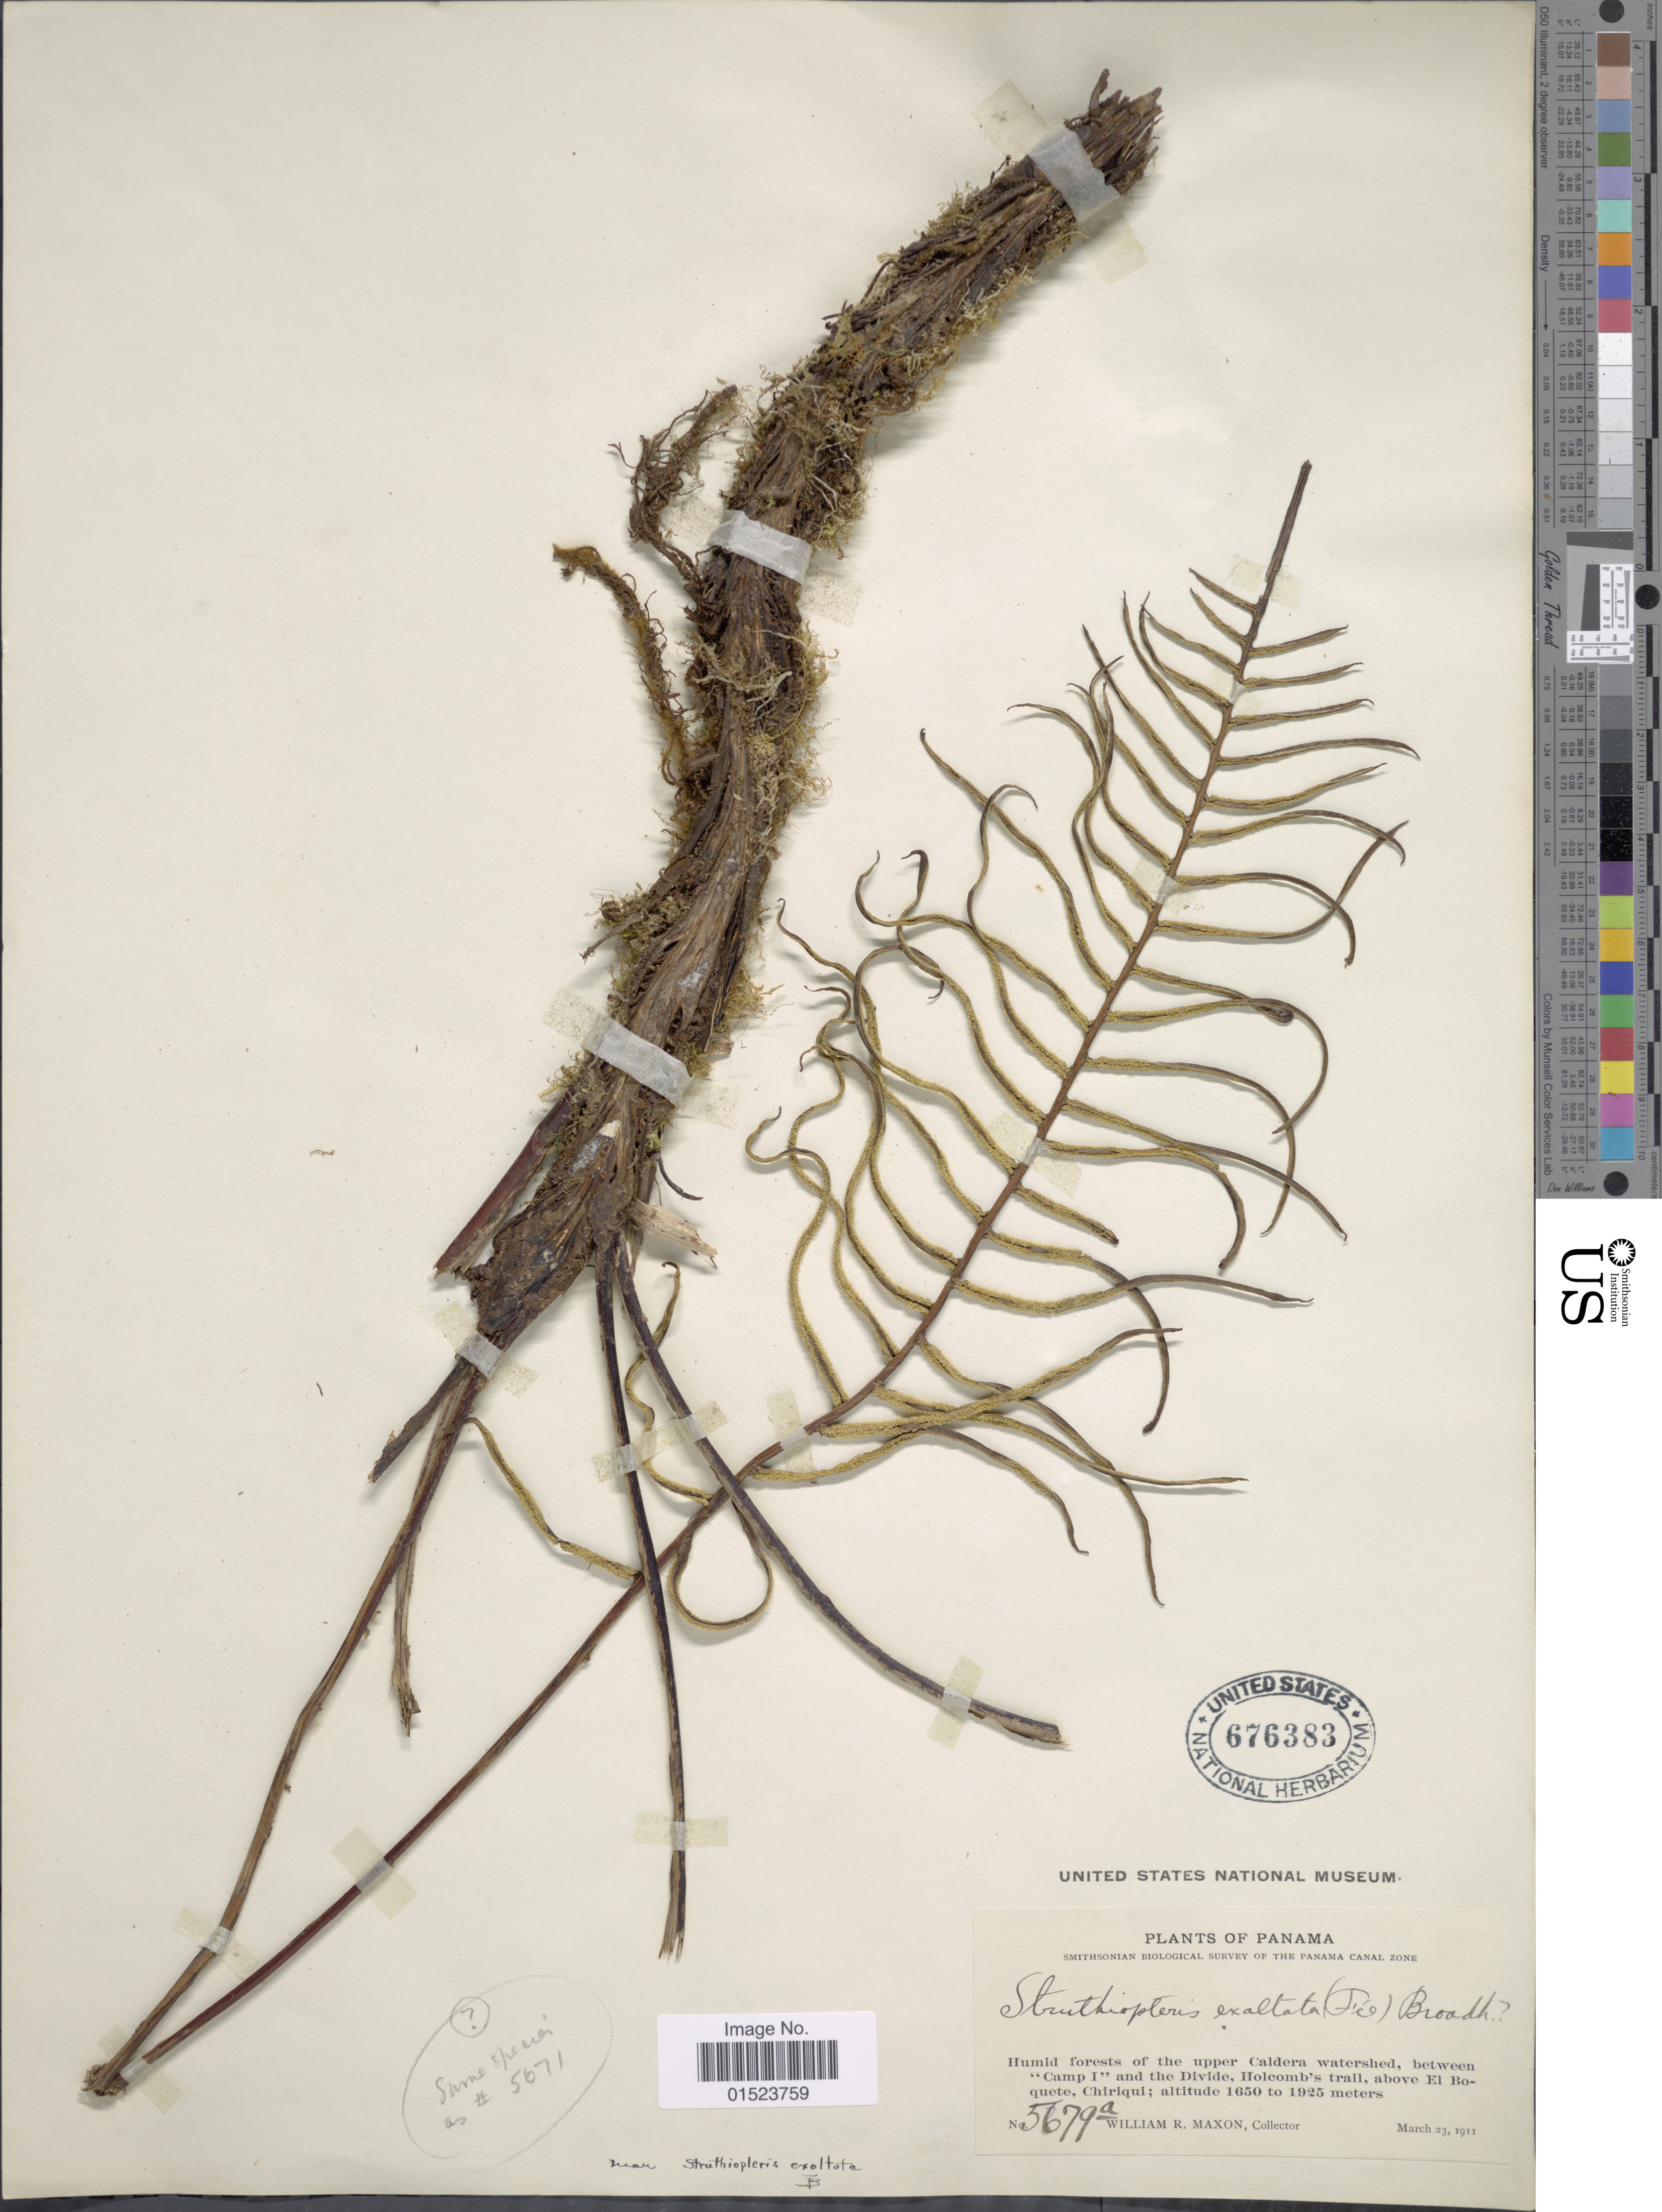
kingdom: Plantae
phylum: Tracheophyta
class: Polypodiopsida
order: Polypodiales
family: Blechnaceae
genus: Blechnum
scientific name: Blechnum divergens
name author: (Kunze) Mett.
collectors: W. R. Maxon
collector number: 5679a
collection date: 1911-03-23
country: Panama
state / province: Chiriqui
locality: Humid forests of the upper Caldera watershed, between "Camp I" and the Divide, Holcomb's trail, above El Boquete, Chiriqui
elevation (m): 1650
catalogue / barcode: US 676383